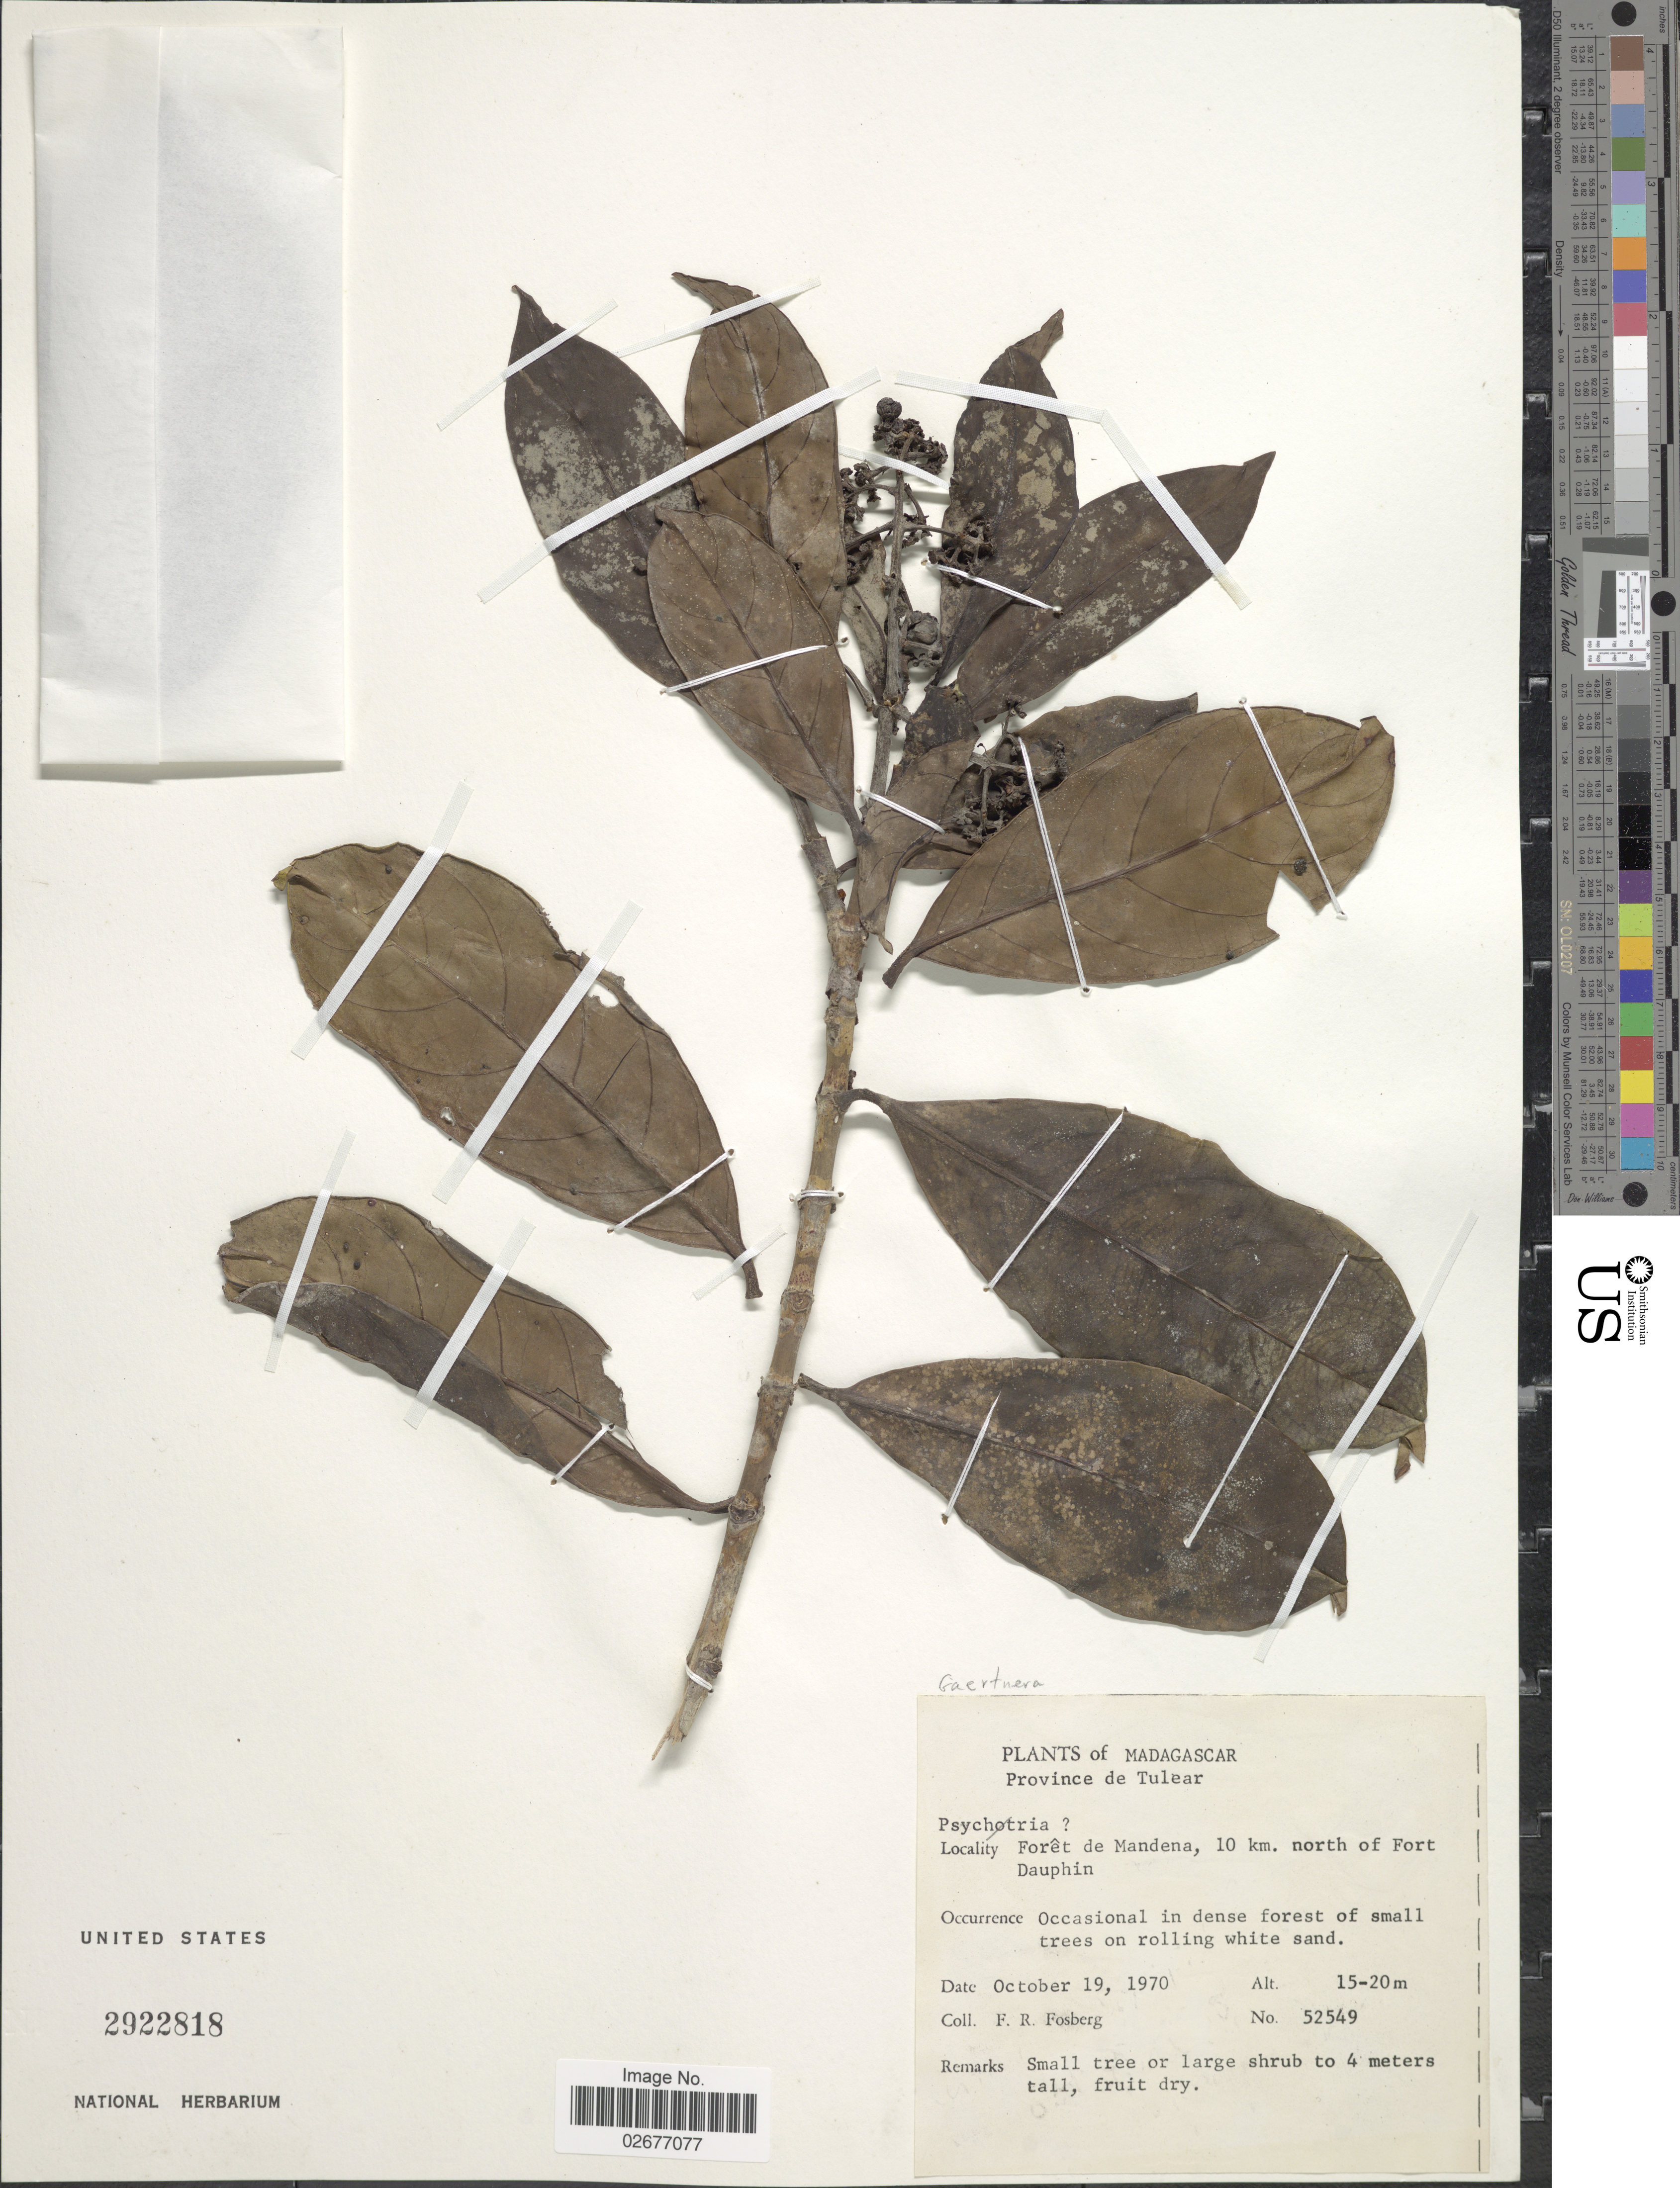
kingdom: Plantae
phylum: Tracheophyta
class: Magnoliopsida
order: Gentianales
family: Rubiaceae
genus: Gaertnera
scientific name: Gaertnera sp.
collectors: F. R. Fosberg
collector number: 52549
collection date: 1970-10-19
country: Madagascar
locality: Province de Tulear, Forest de Mandena, 10 km. north of Fort Dauphin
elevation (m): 15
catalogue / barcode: US 2922818